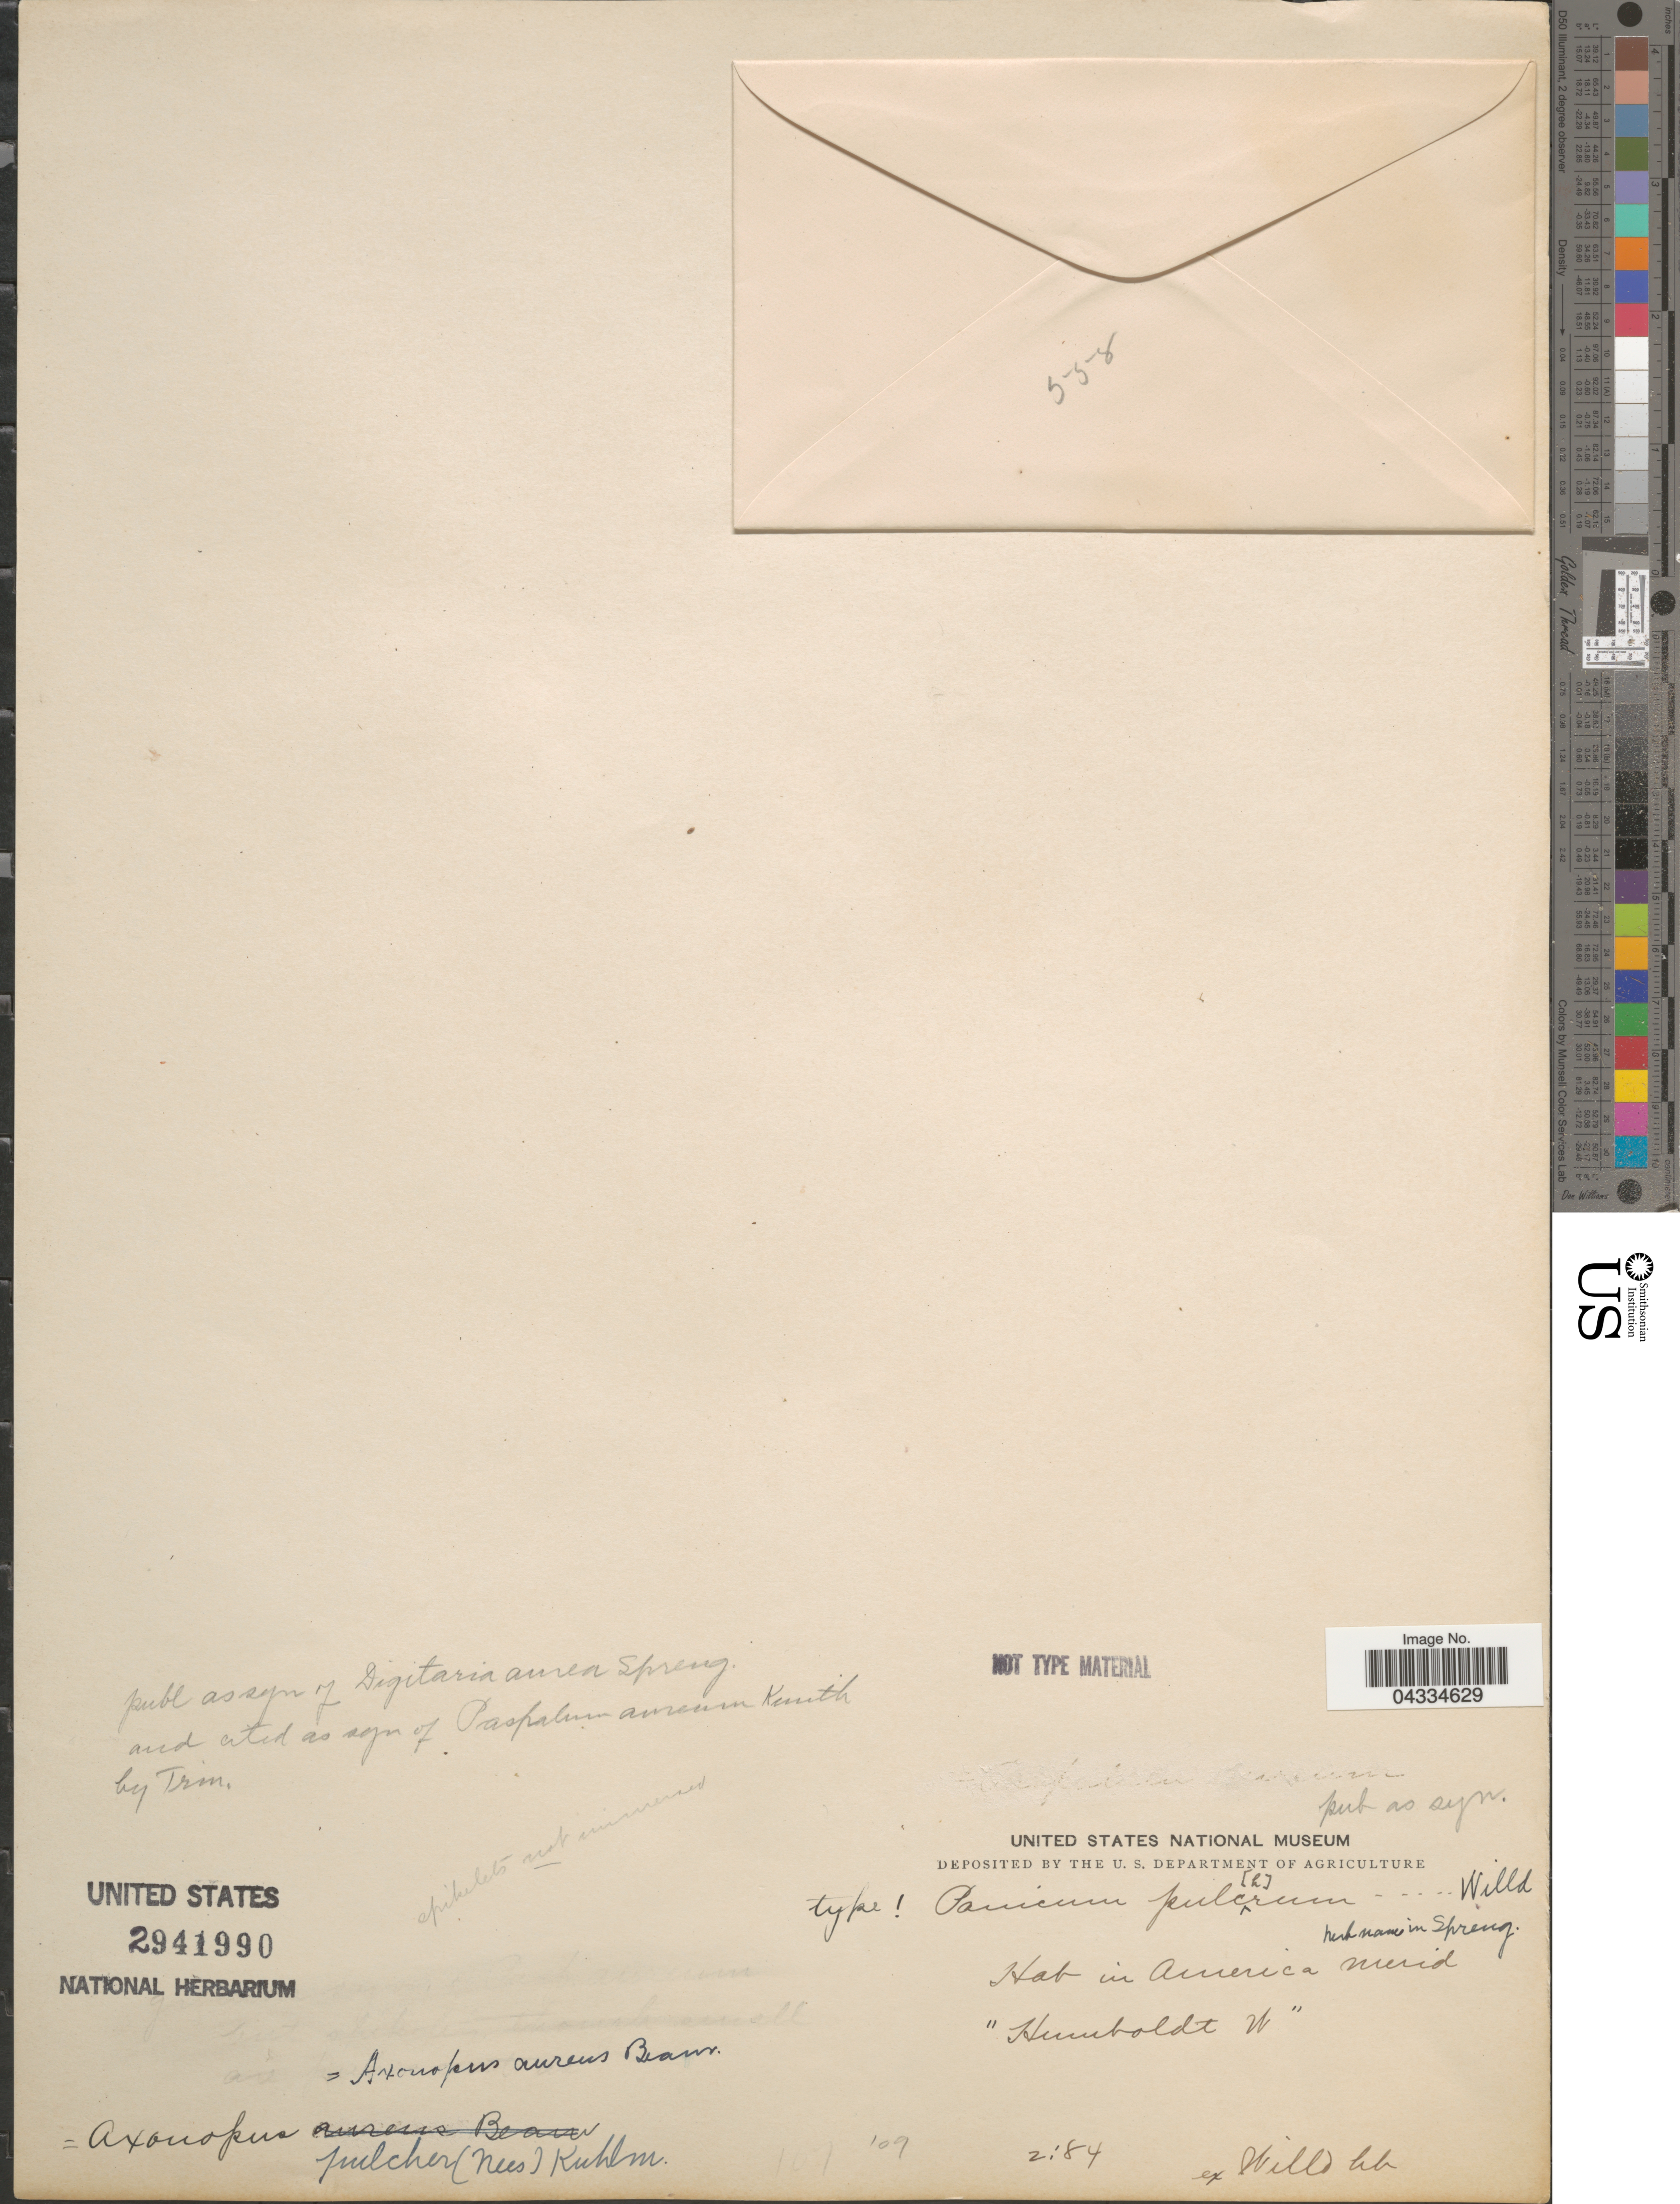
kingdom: Plantae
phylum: Tracheophyta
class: Liliopsida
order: Poales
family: Poaceae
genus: Axonopus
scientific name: Axonopus aureus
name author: P. Beauv.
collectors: Ex herb. Willd.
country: United States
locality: In America merid.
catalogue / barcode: US 2941990